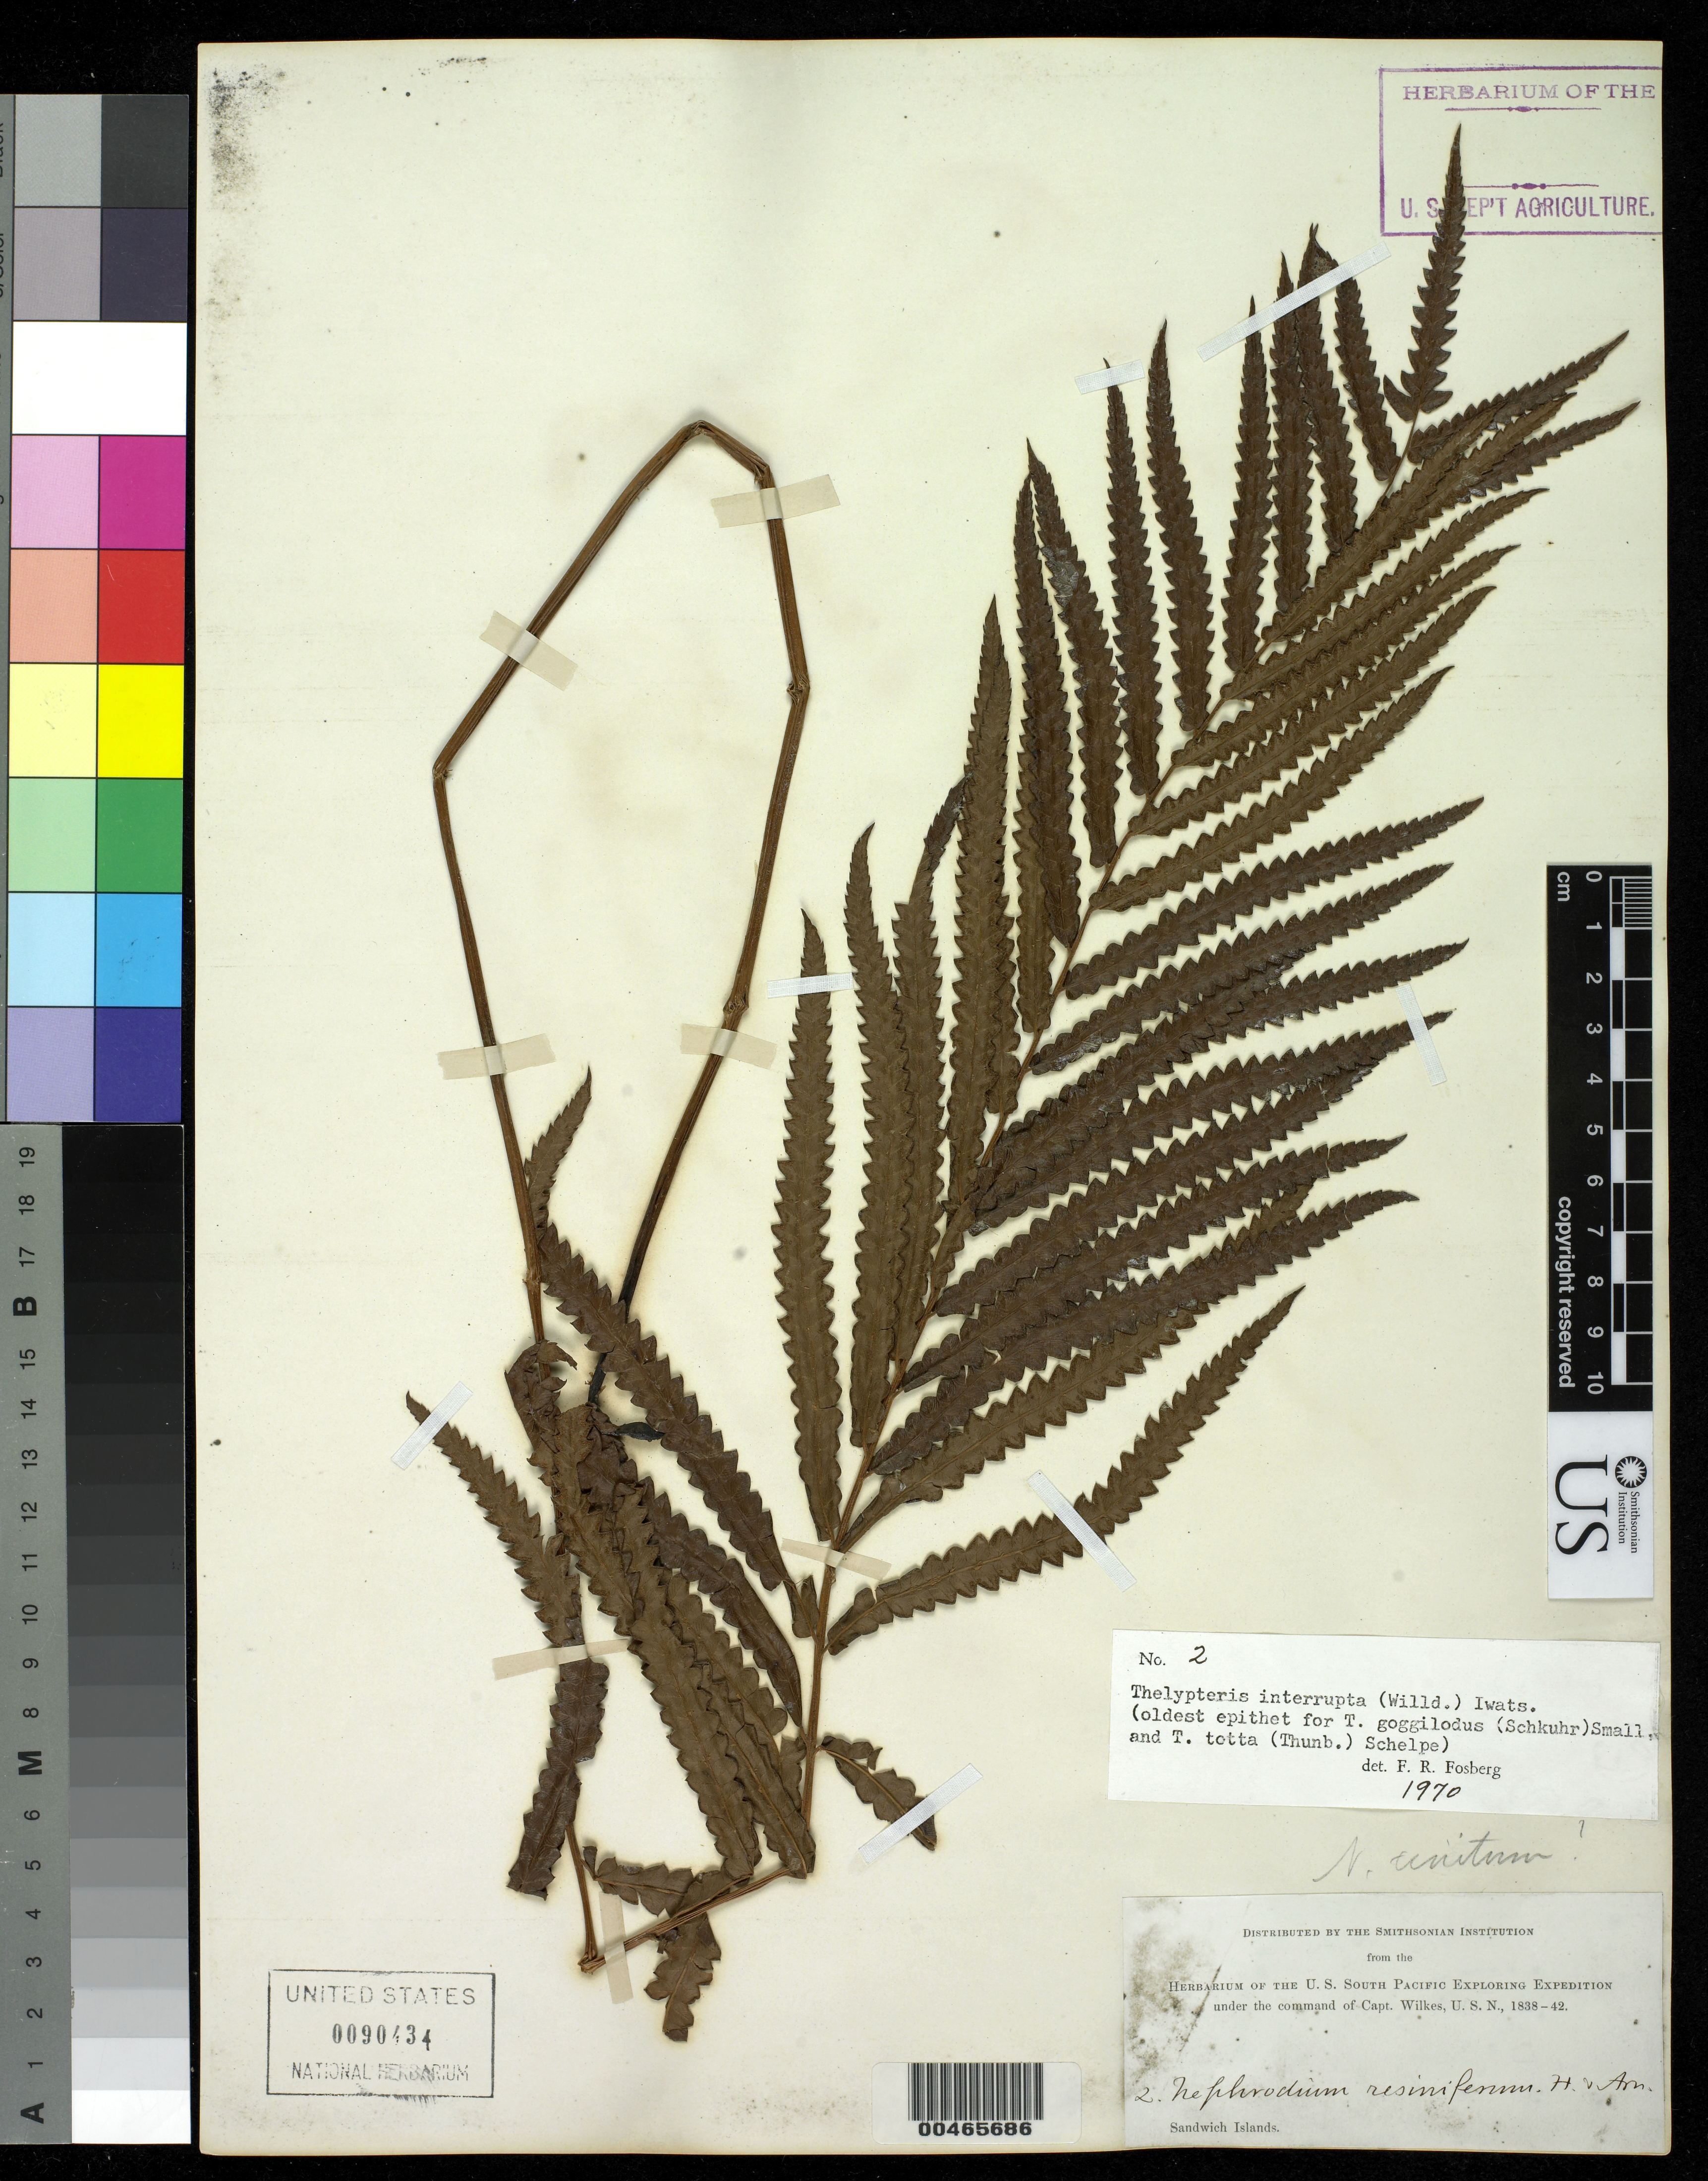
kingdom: Plantae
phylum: Tracheophyta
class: Polypodiopsida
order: Polypodiales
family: Thelypteridaceae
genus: Cyclosorus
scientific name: Cyclosorus interruptus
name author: (Willd.) H. Itô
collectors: Wilkes Explor. Exped.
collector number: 2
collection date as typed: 1838 to -- --- 1842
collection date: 1838/1842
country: United States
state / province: Hawaii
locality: Sandwich Islands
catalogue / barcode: US 90434